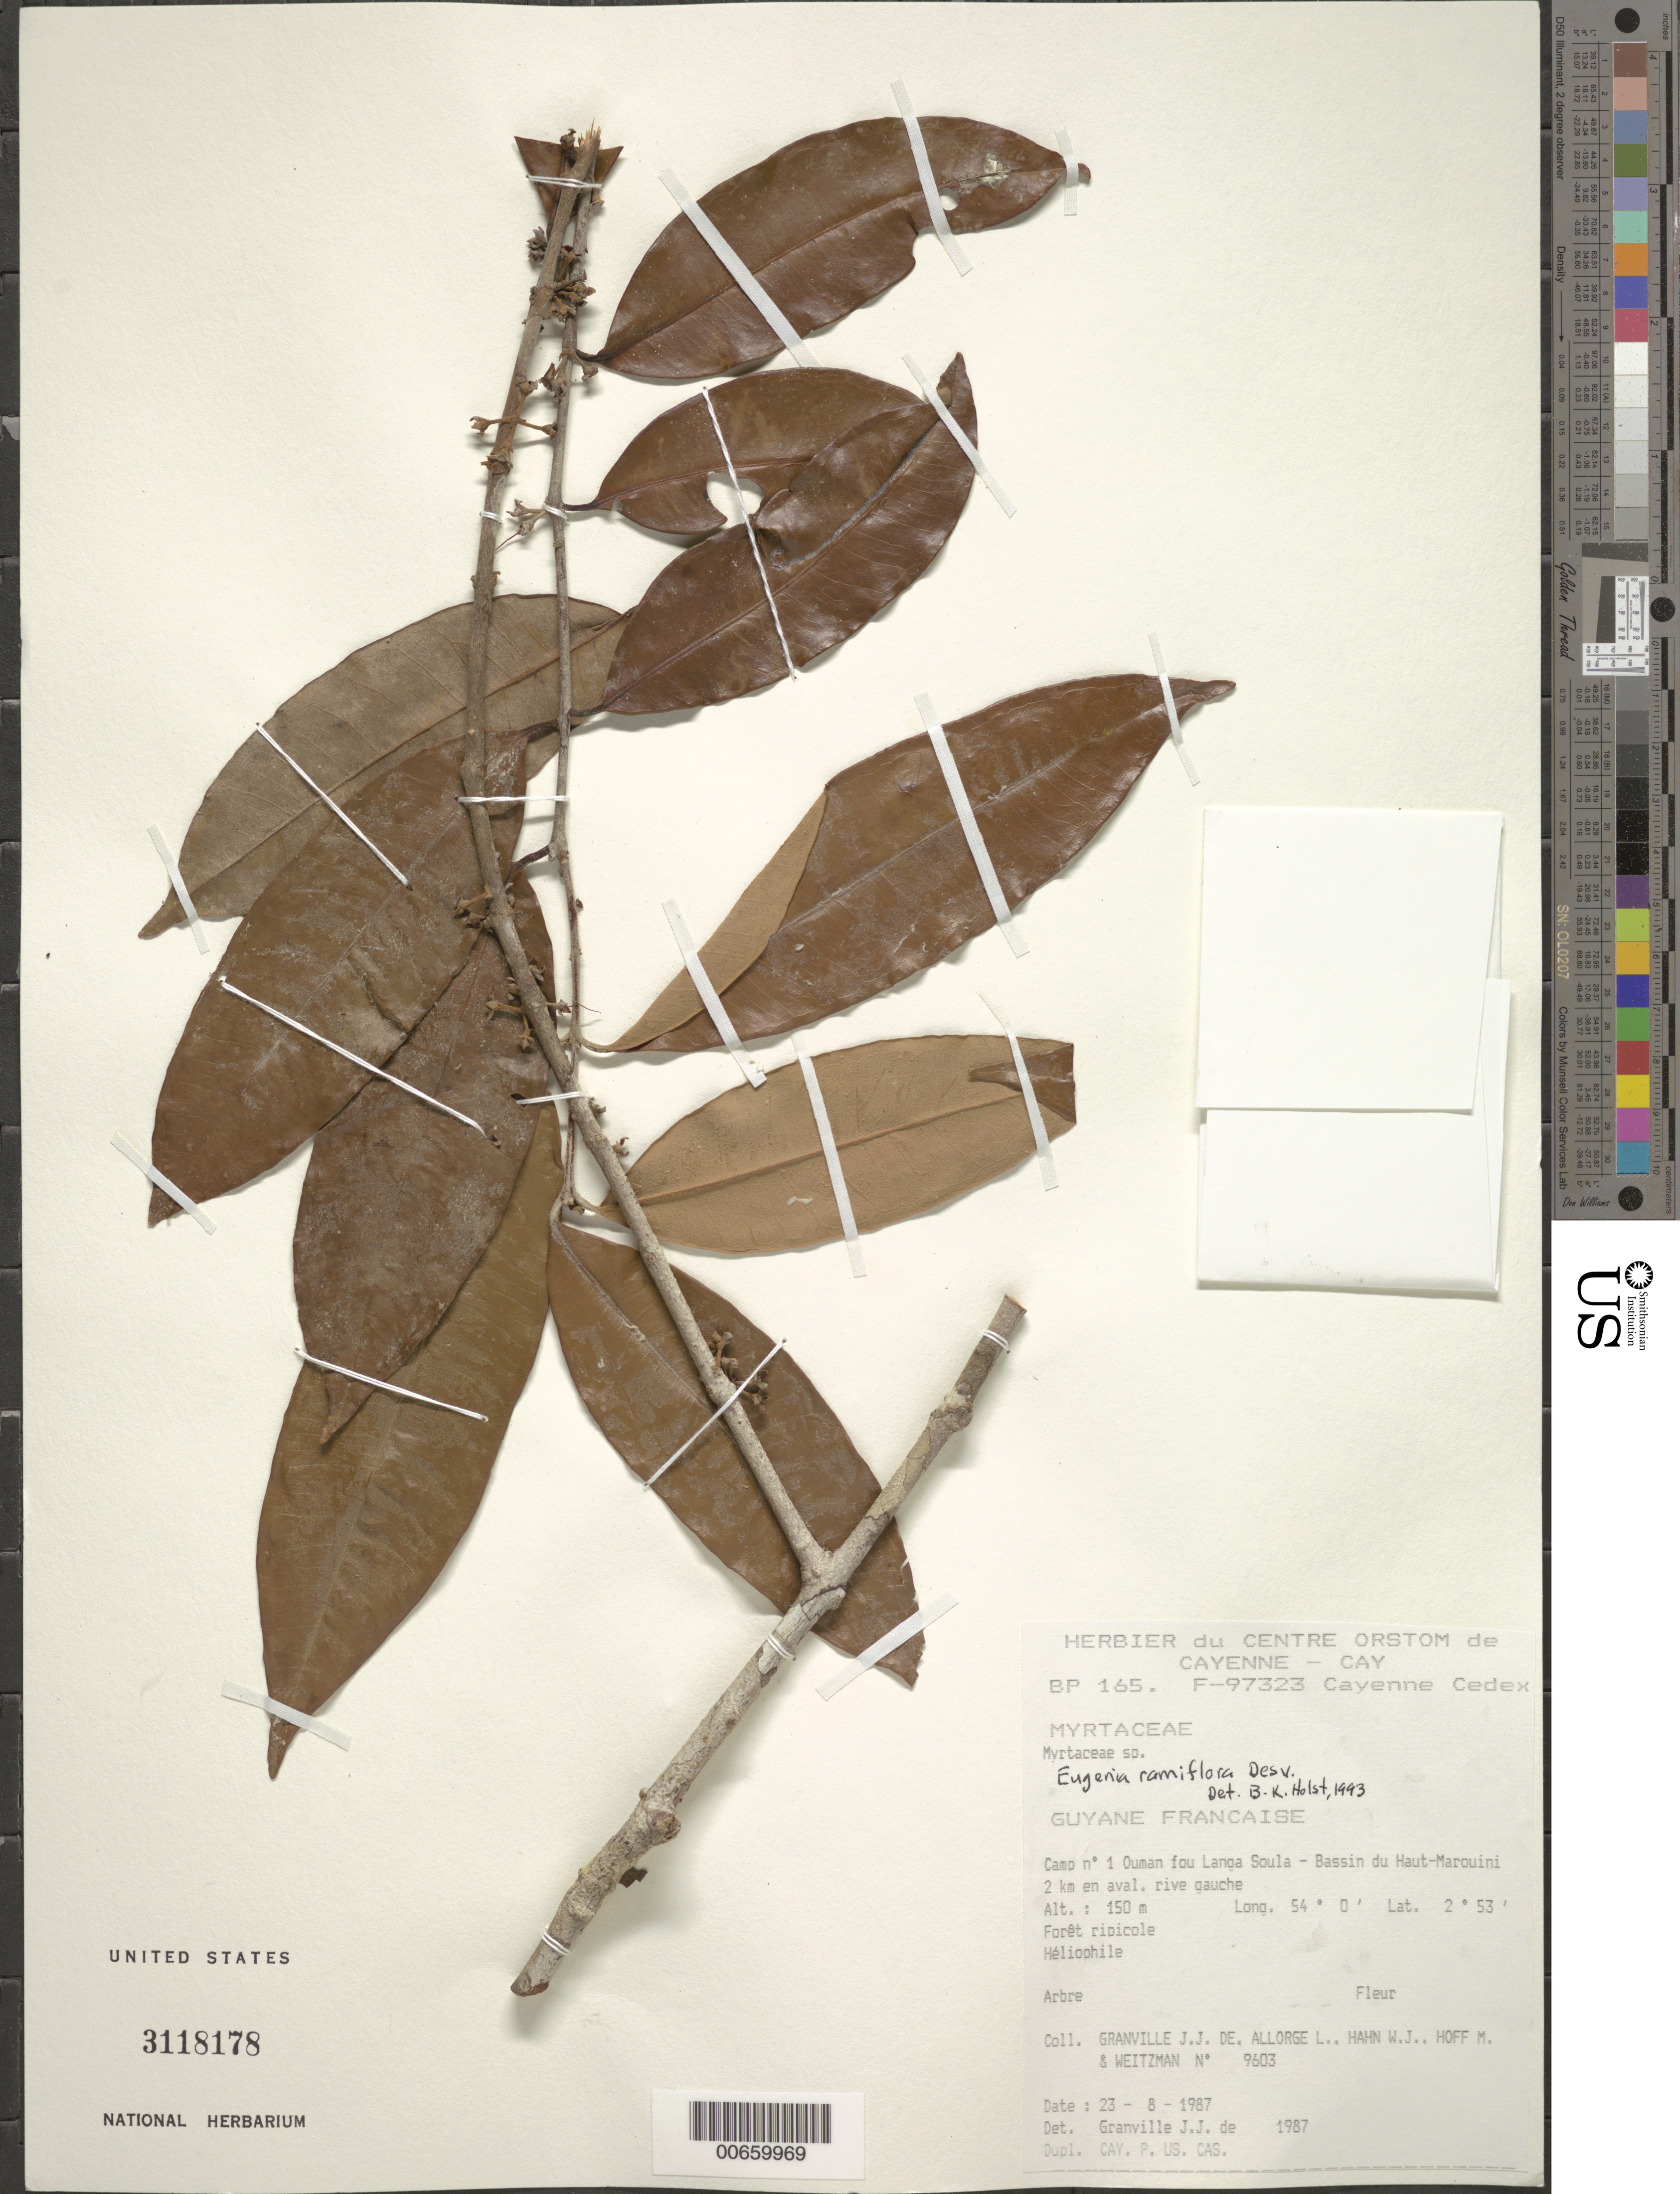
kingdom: Plantae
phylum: Tracheophyta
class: Magnoliopsida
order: Myrtales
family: Myrtaceae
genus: Eugenia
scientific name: Eugenia ramiflora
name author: Desv.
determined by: Holst, Bruce K.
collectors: J.-J. de Granville, L. Allorge, W. J. Hahn, M. Hoff & A. L. Weitzman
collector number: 9603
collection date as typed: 23-Aug-87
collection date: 1987-08-23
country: French Guiana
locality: Ouman fou Langa Soula, Camp #1, Bassin du Haut-Marouini, 2 km en aval, rive gauche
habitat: Forêt ripicole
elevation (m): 150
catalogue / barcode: US 3118178